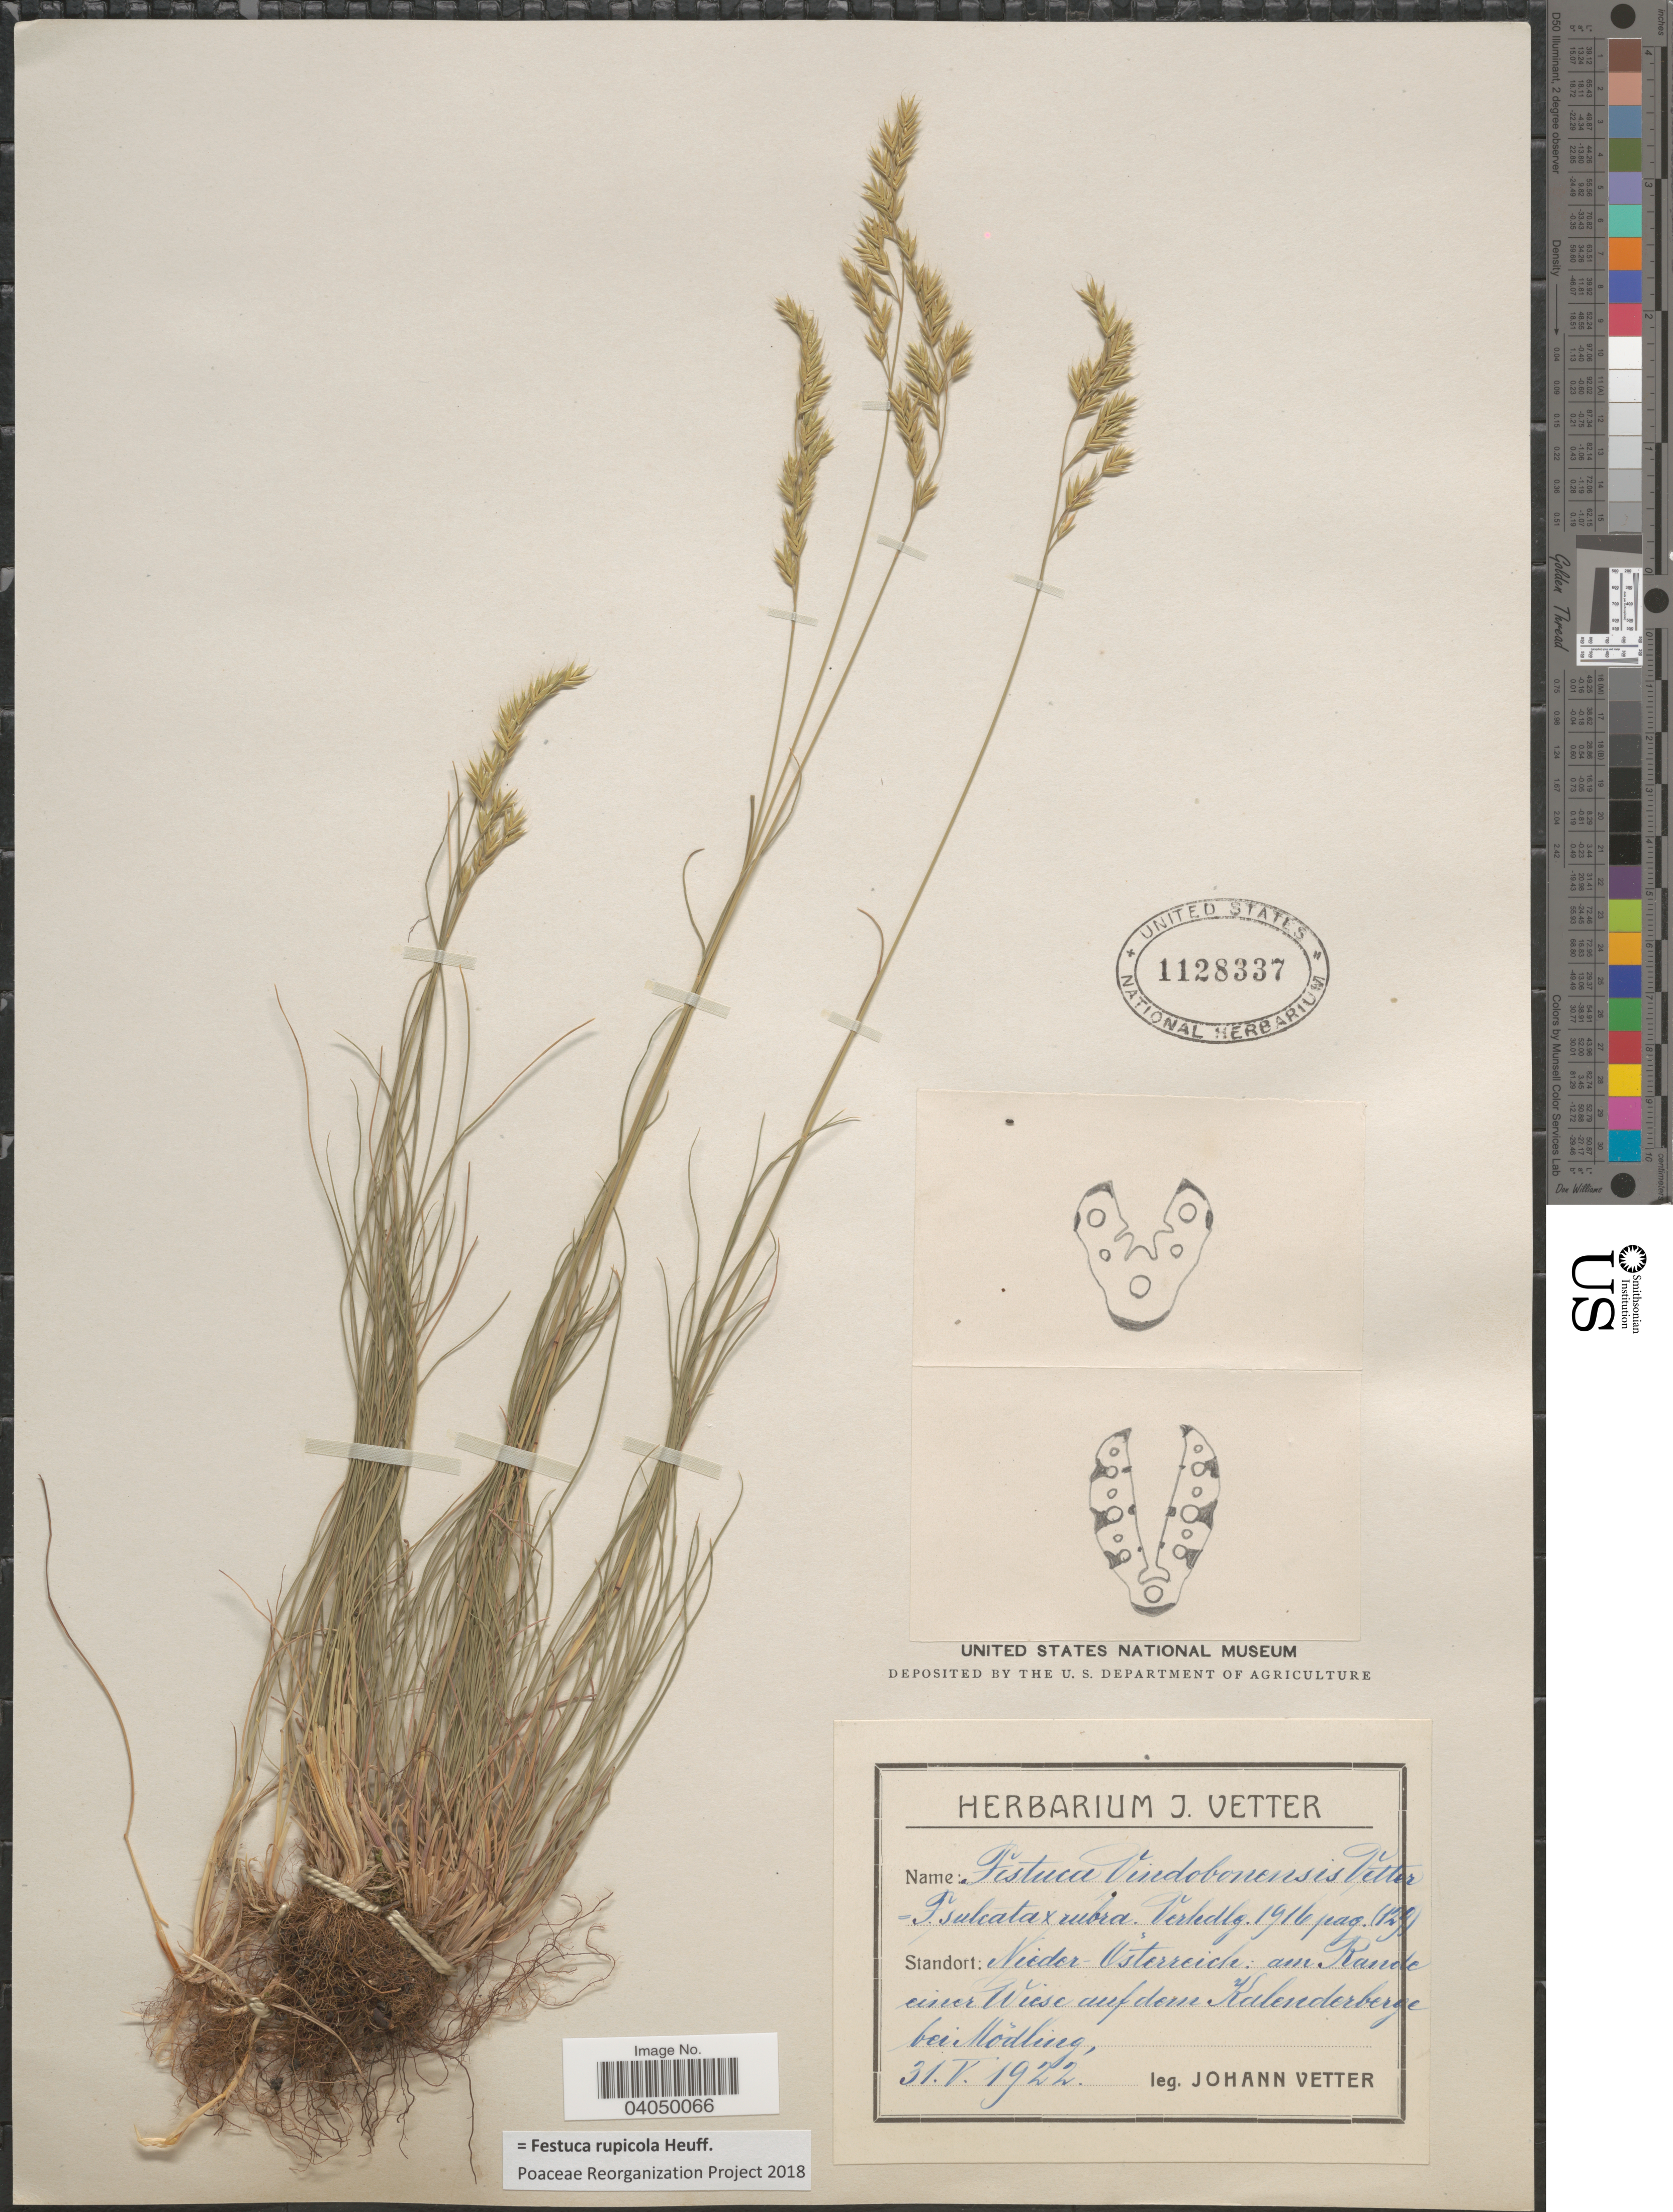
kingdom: Plantae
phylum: Tracheophyta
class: Liliopsida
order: Poales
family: Poaceae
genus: Festuca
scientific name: Festuca rupicola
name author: Heuff.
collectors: J. Vetter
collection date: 1922-05-31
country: Austria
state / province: Niederosterreich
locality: Am Rande einer Wiese auf dem Kalenderberge bei Mõdling.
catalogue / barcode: US 1128337